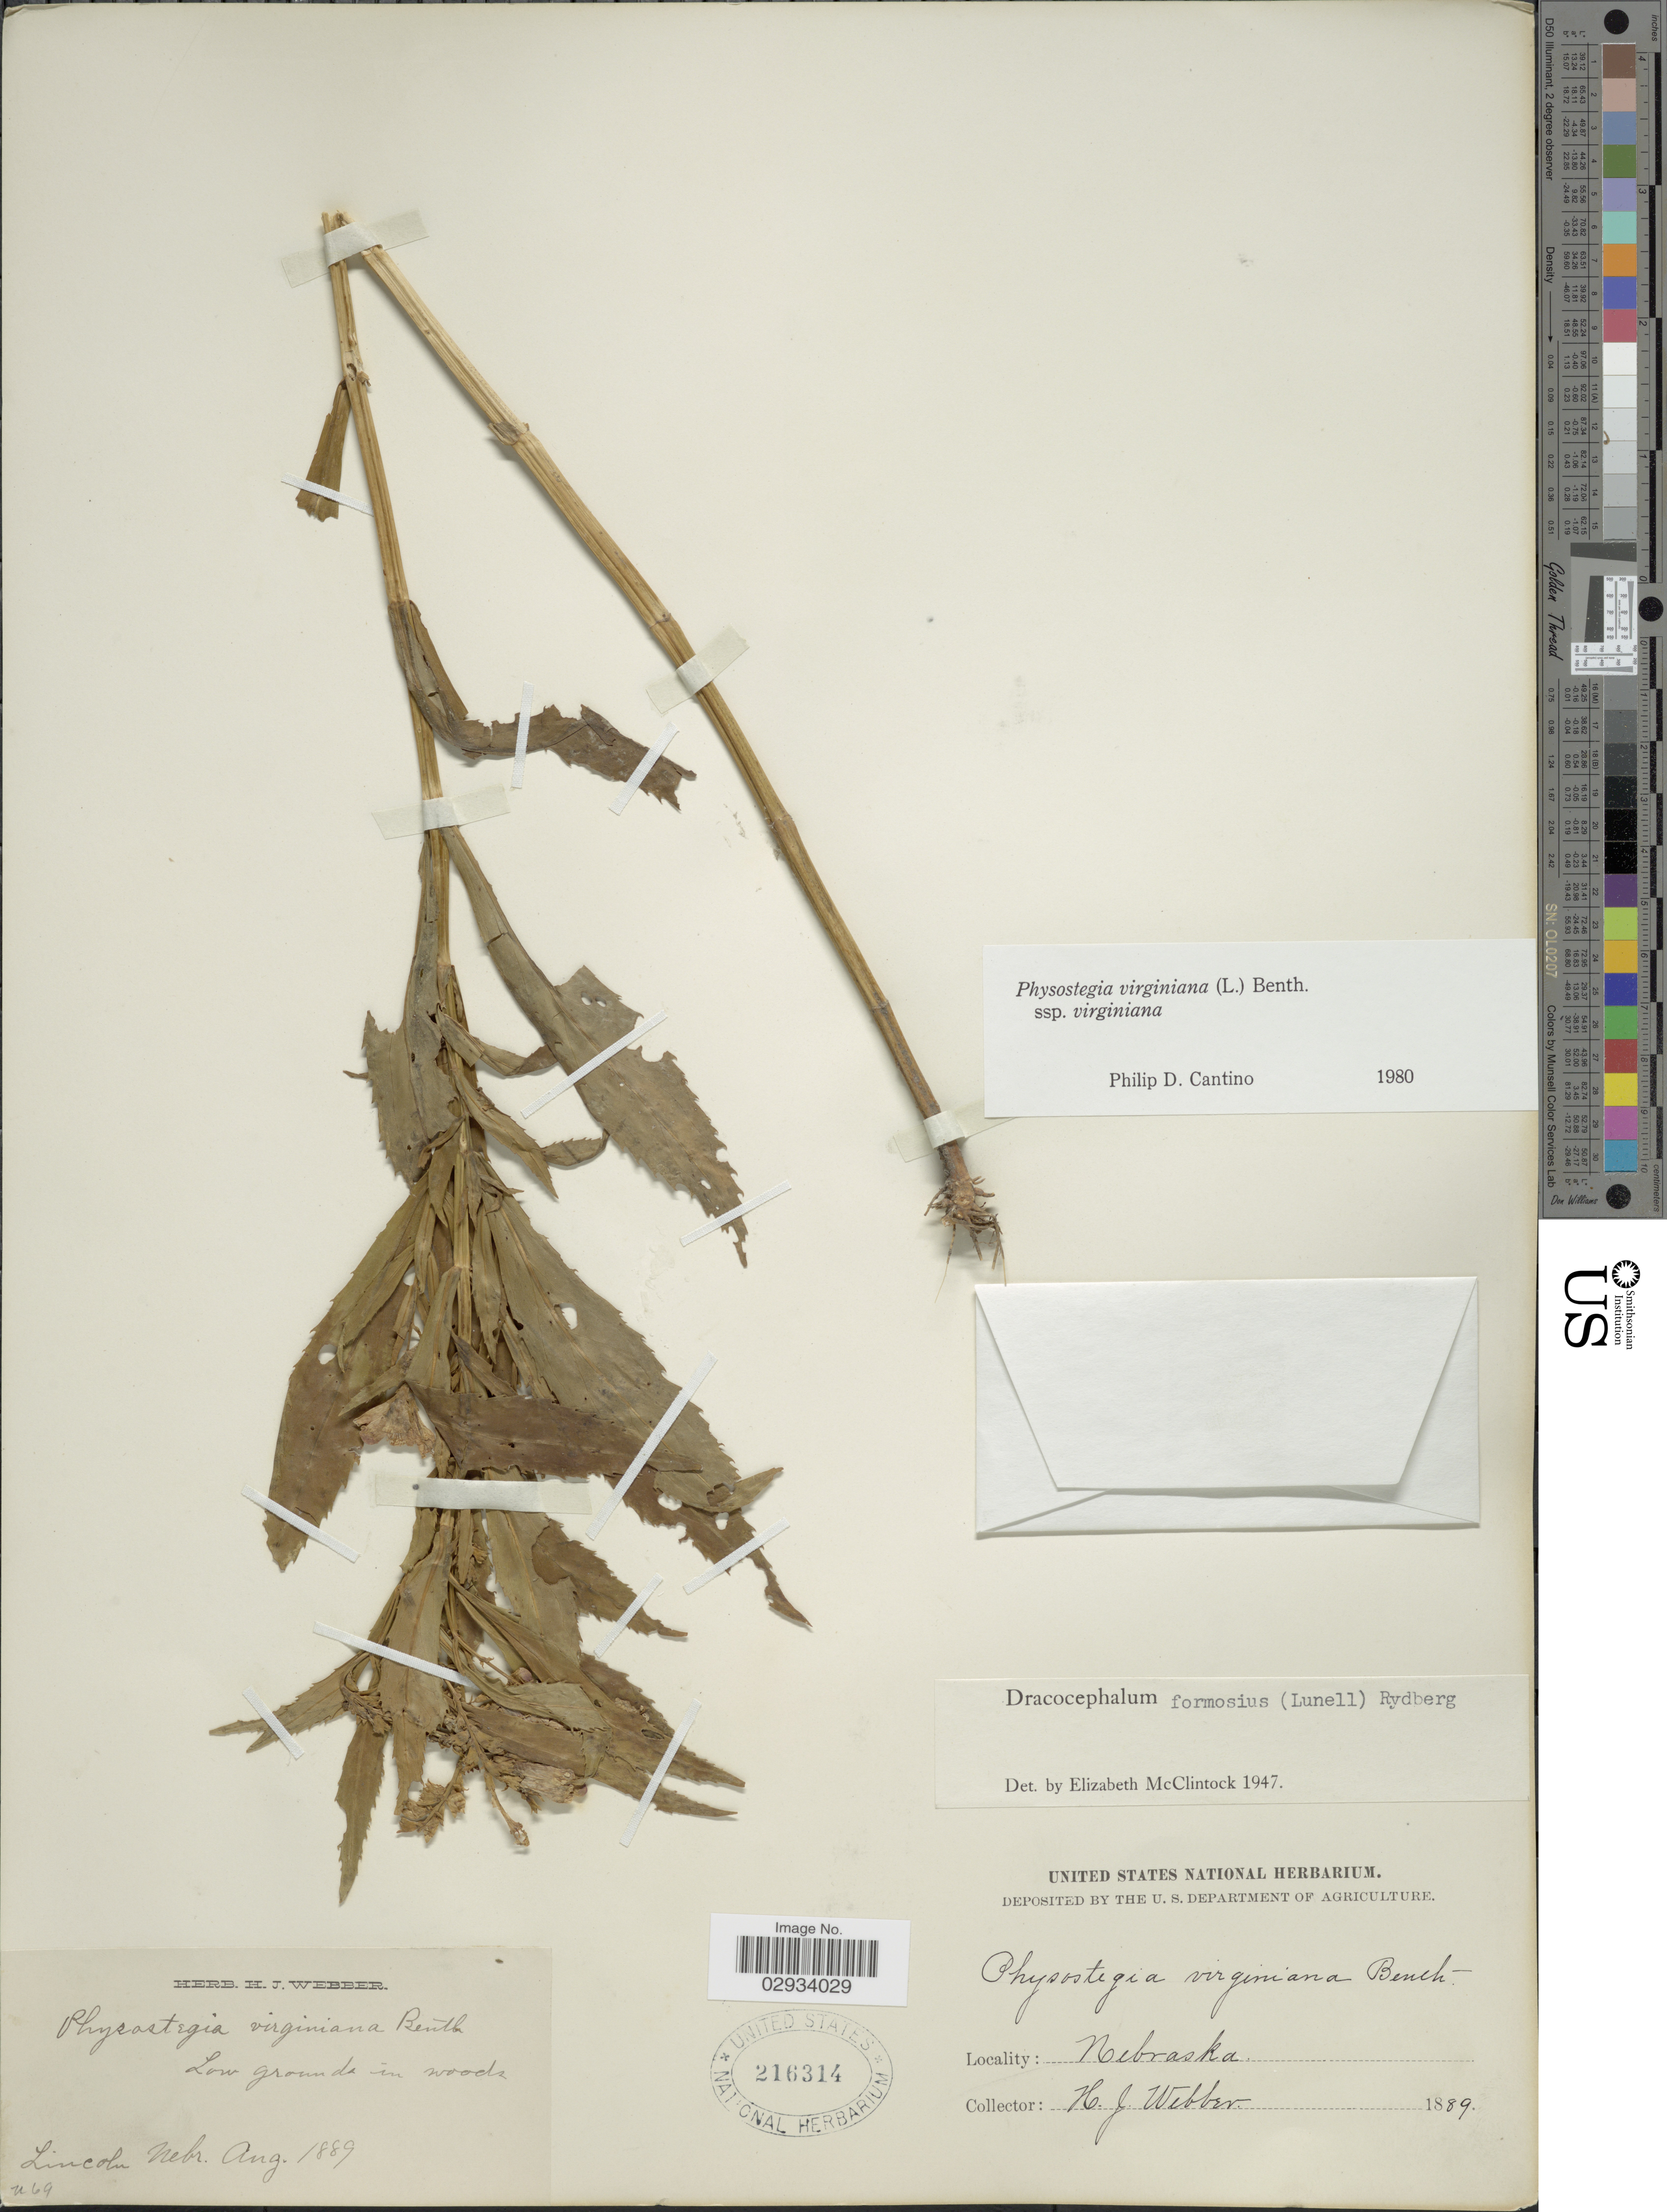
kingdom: Plantae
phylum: Tracheophyta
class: Magnoliopsida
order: Lamiales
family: Lamiaceae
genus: Physostegia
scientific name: Physostegia virginiana subsp. virginiana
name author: (L.) Benth.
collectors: H. Webber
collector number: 69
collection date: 1889-08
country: United States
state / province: Nebraska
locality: Lincoln, Nebr.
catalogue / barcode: US 216314